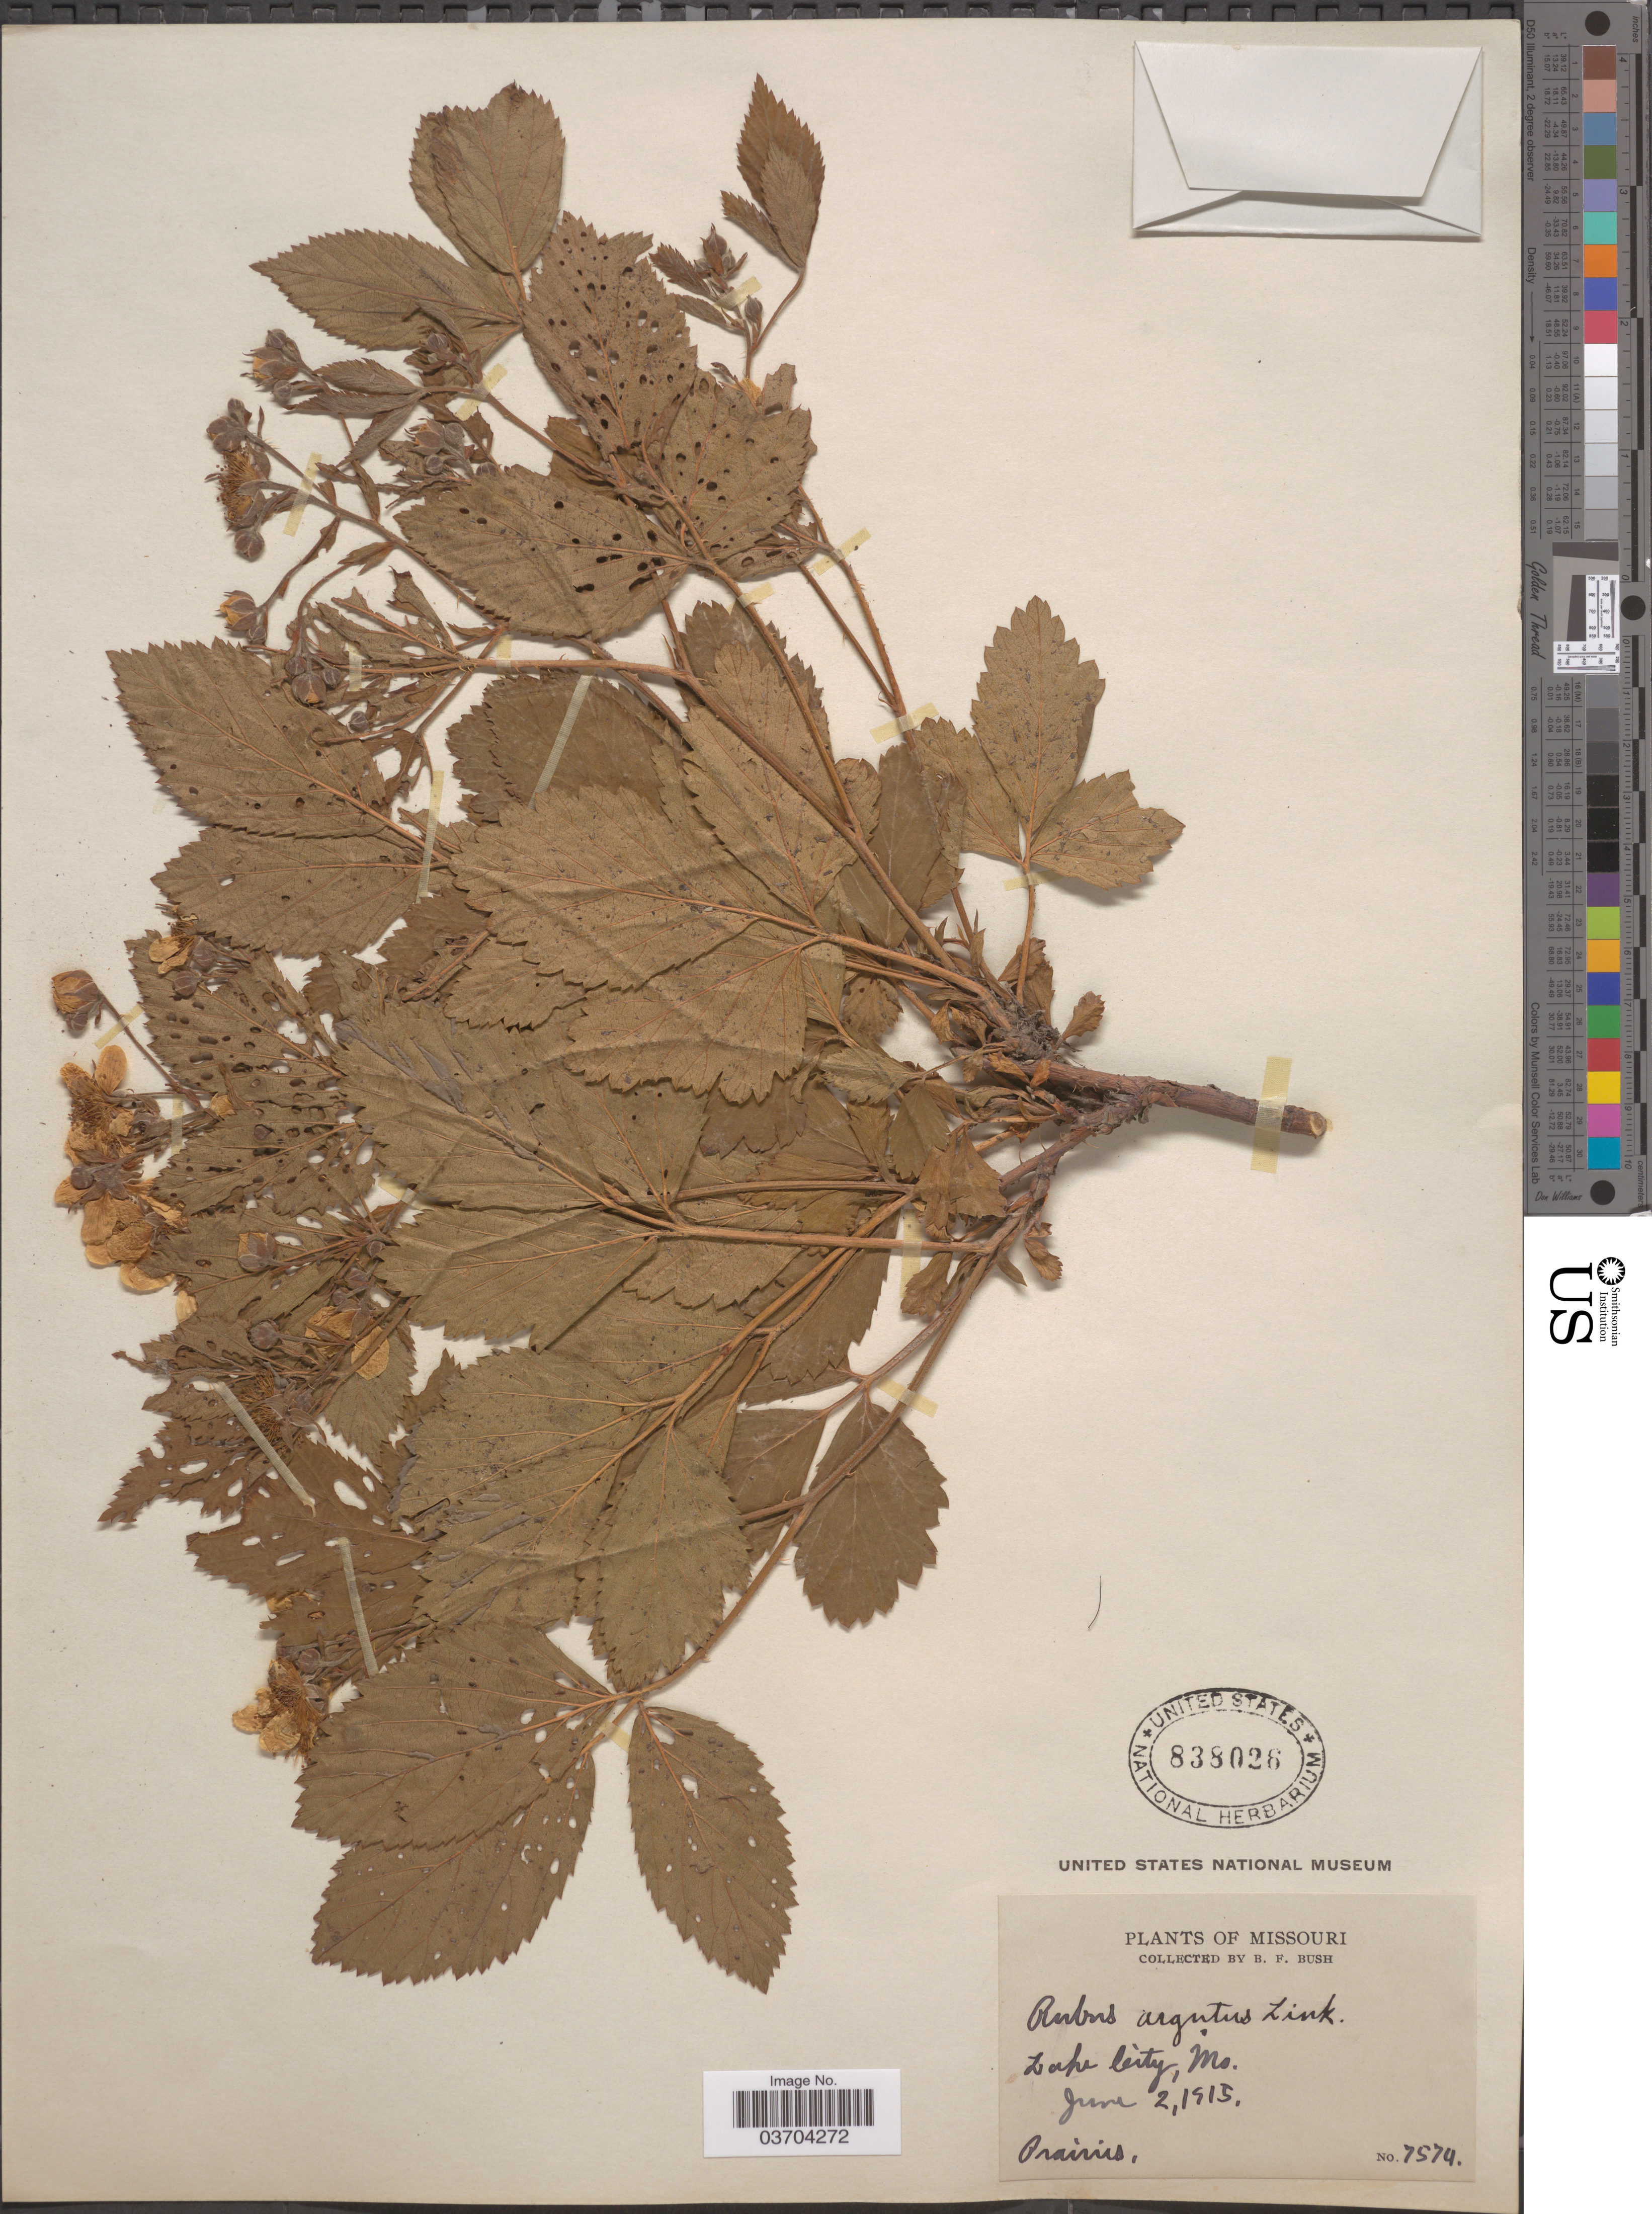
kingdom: Plantae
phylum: Tracheophyta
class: Magnoliopsida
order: Rosales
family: Rosaceae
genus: Rubus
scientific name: Rubus argutus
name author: Link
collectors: B. F. Bush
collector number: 7574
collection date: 1915-06-02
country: United States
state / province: Missouri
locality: Lake City.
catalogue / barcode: US 838026